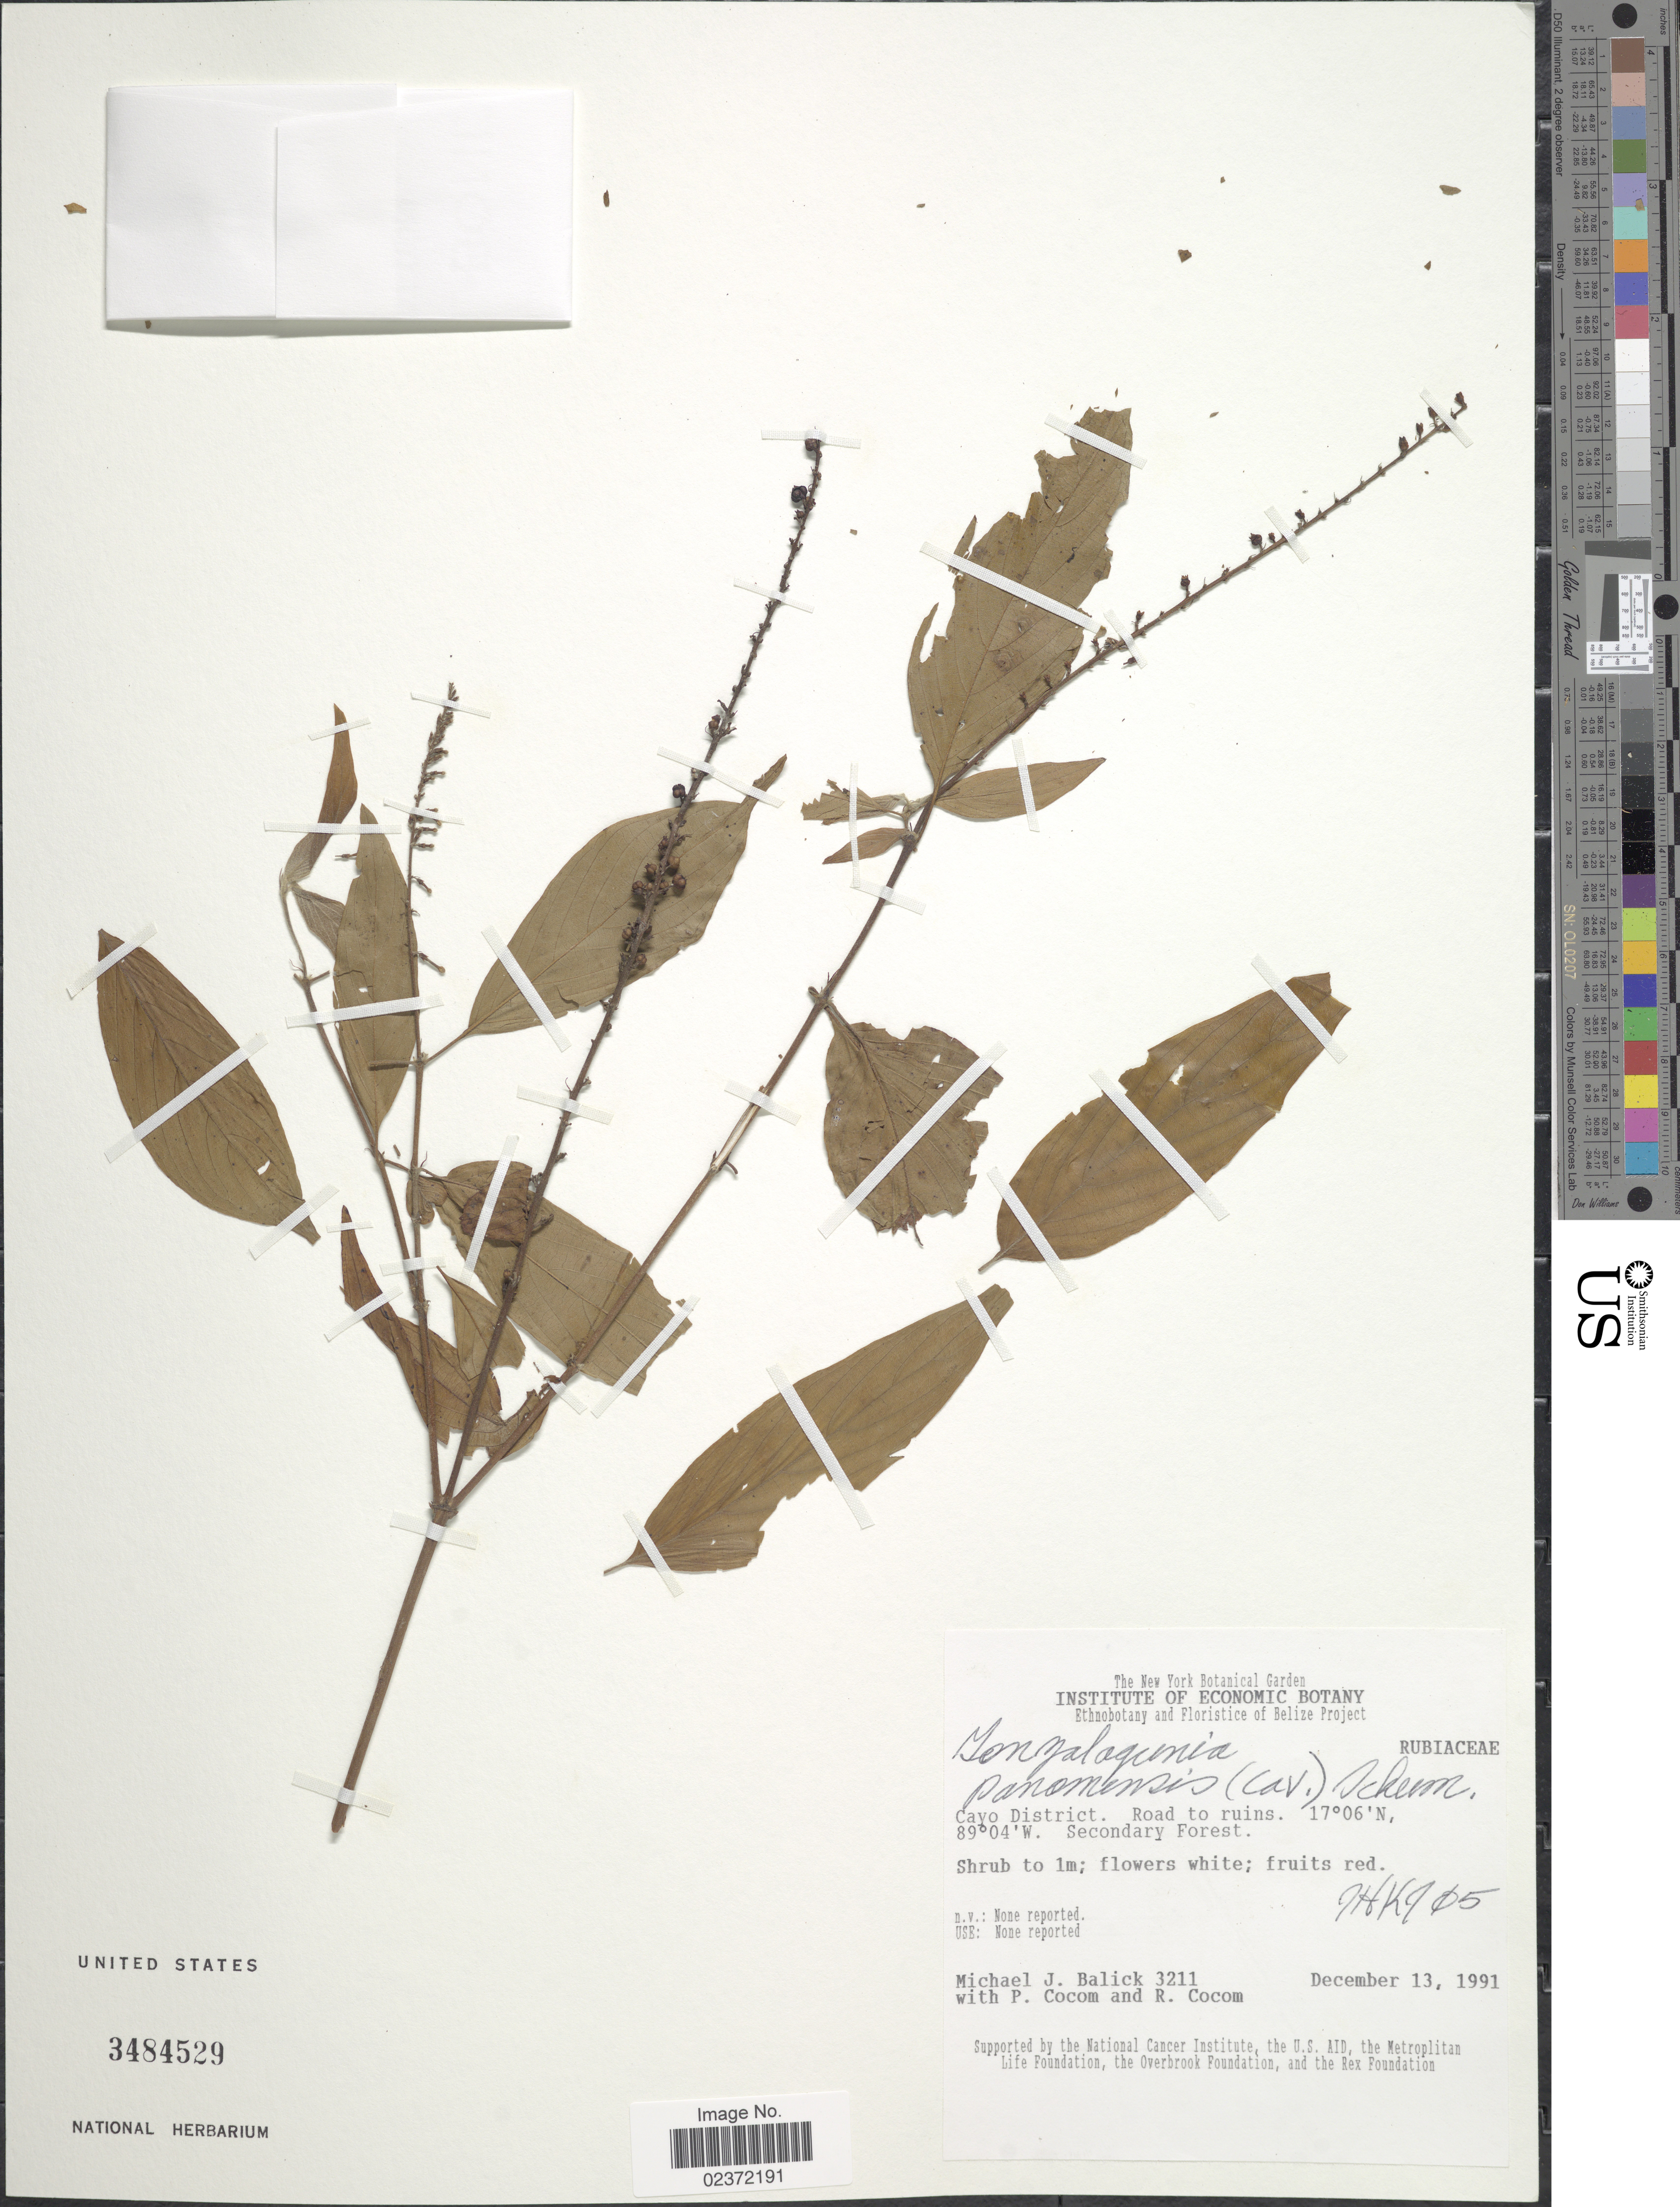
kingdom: Plantae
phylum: Tracheophyta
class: Magnoliopsida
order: Gentianales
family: Rubiaceae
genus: Gonzalagunia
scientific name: Gonzalagunia panamensis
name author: (Cav.) K. Schum.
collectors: M. J. Balick, P. Cocom & R. Cocom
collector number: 3211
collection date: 1991-12-13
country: Belize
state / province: Cayo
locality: Cayo District, road to ruins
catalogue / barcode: US 3484529